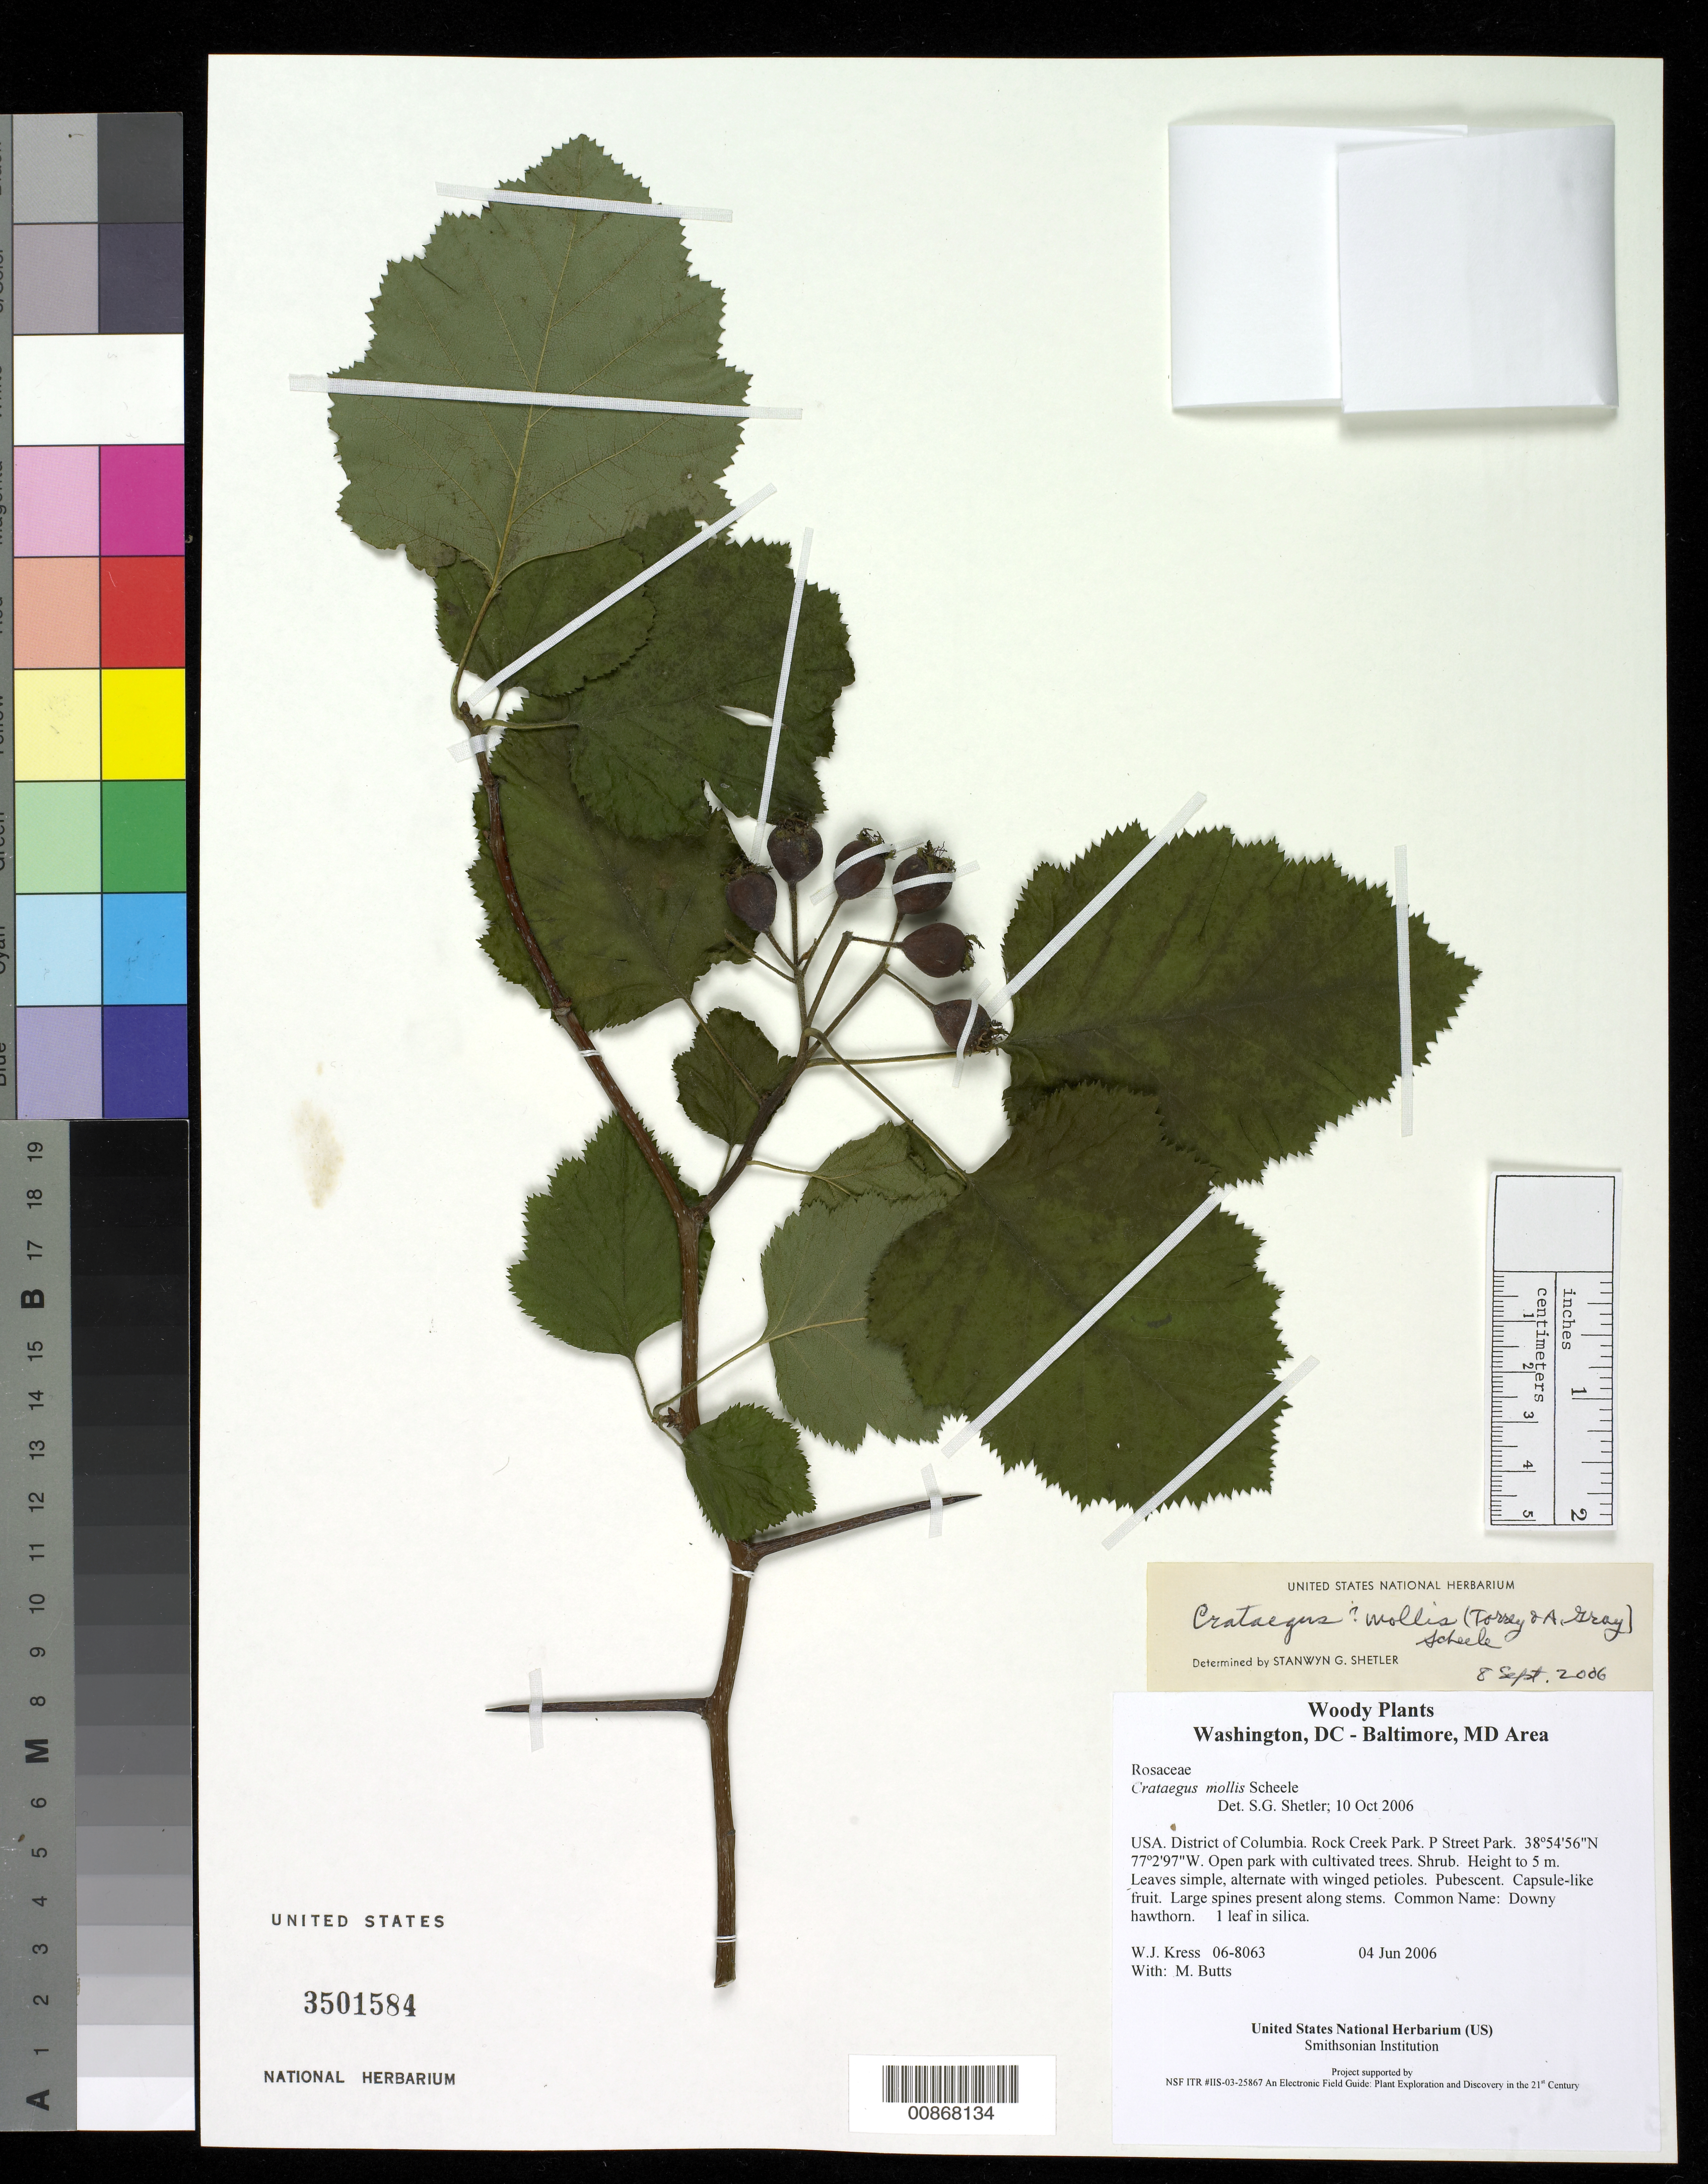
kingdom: Plantae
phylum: Tracheophyta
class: Magnoliopsida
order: Rosales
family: Rosaceae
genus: Crataegus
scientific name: Crataegus mollis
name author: (Torr. & A. Gray) Scheele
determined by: Shetler, Stanwyn G., (US), NMNH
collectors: W. J. Kress & M. B. Butts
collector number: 06-8063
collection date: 2006-06-04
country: United States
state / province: District of Columbia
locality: P Street Park, Rock Creek Park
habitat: Open park with cultivated trees.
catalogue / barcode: US 3501584